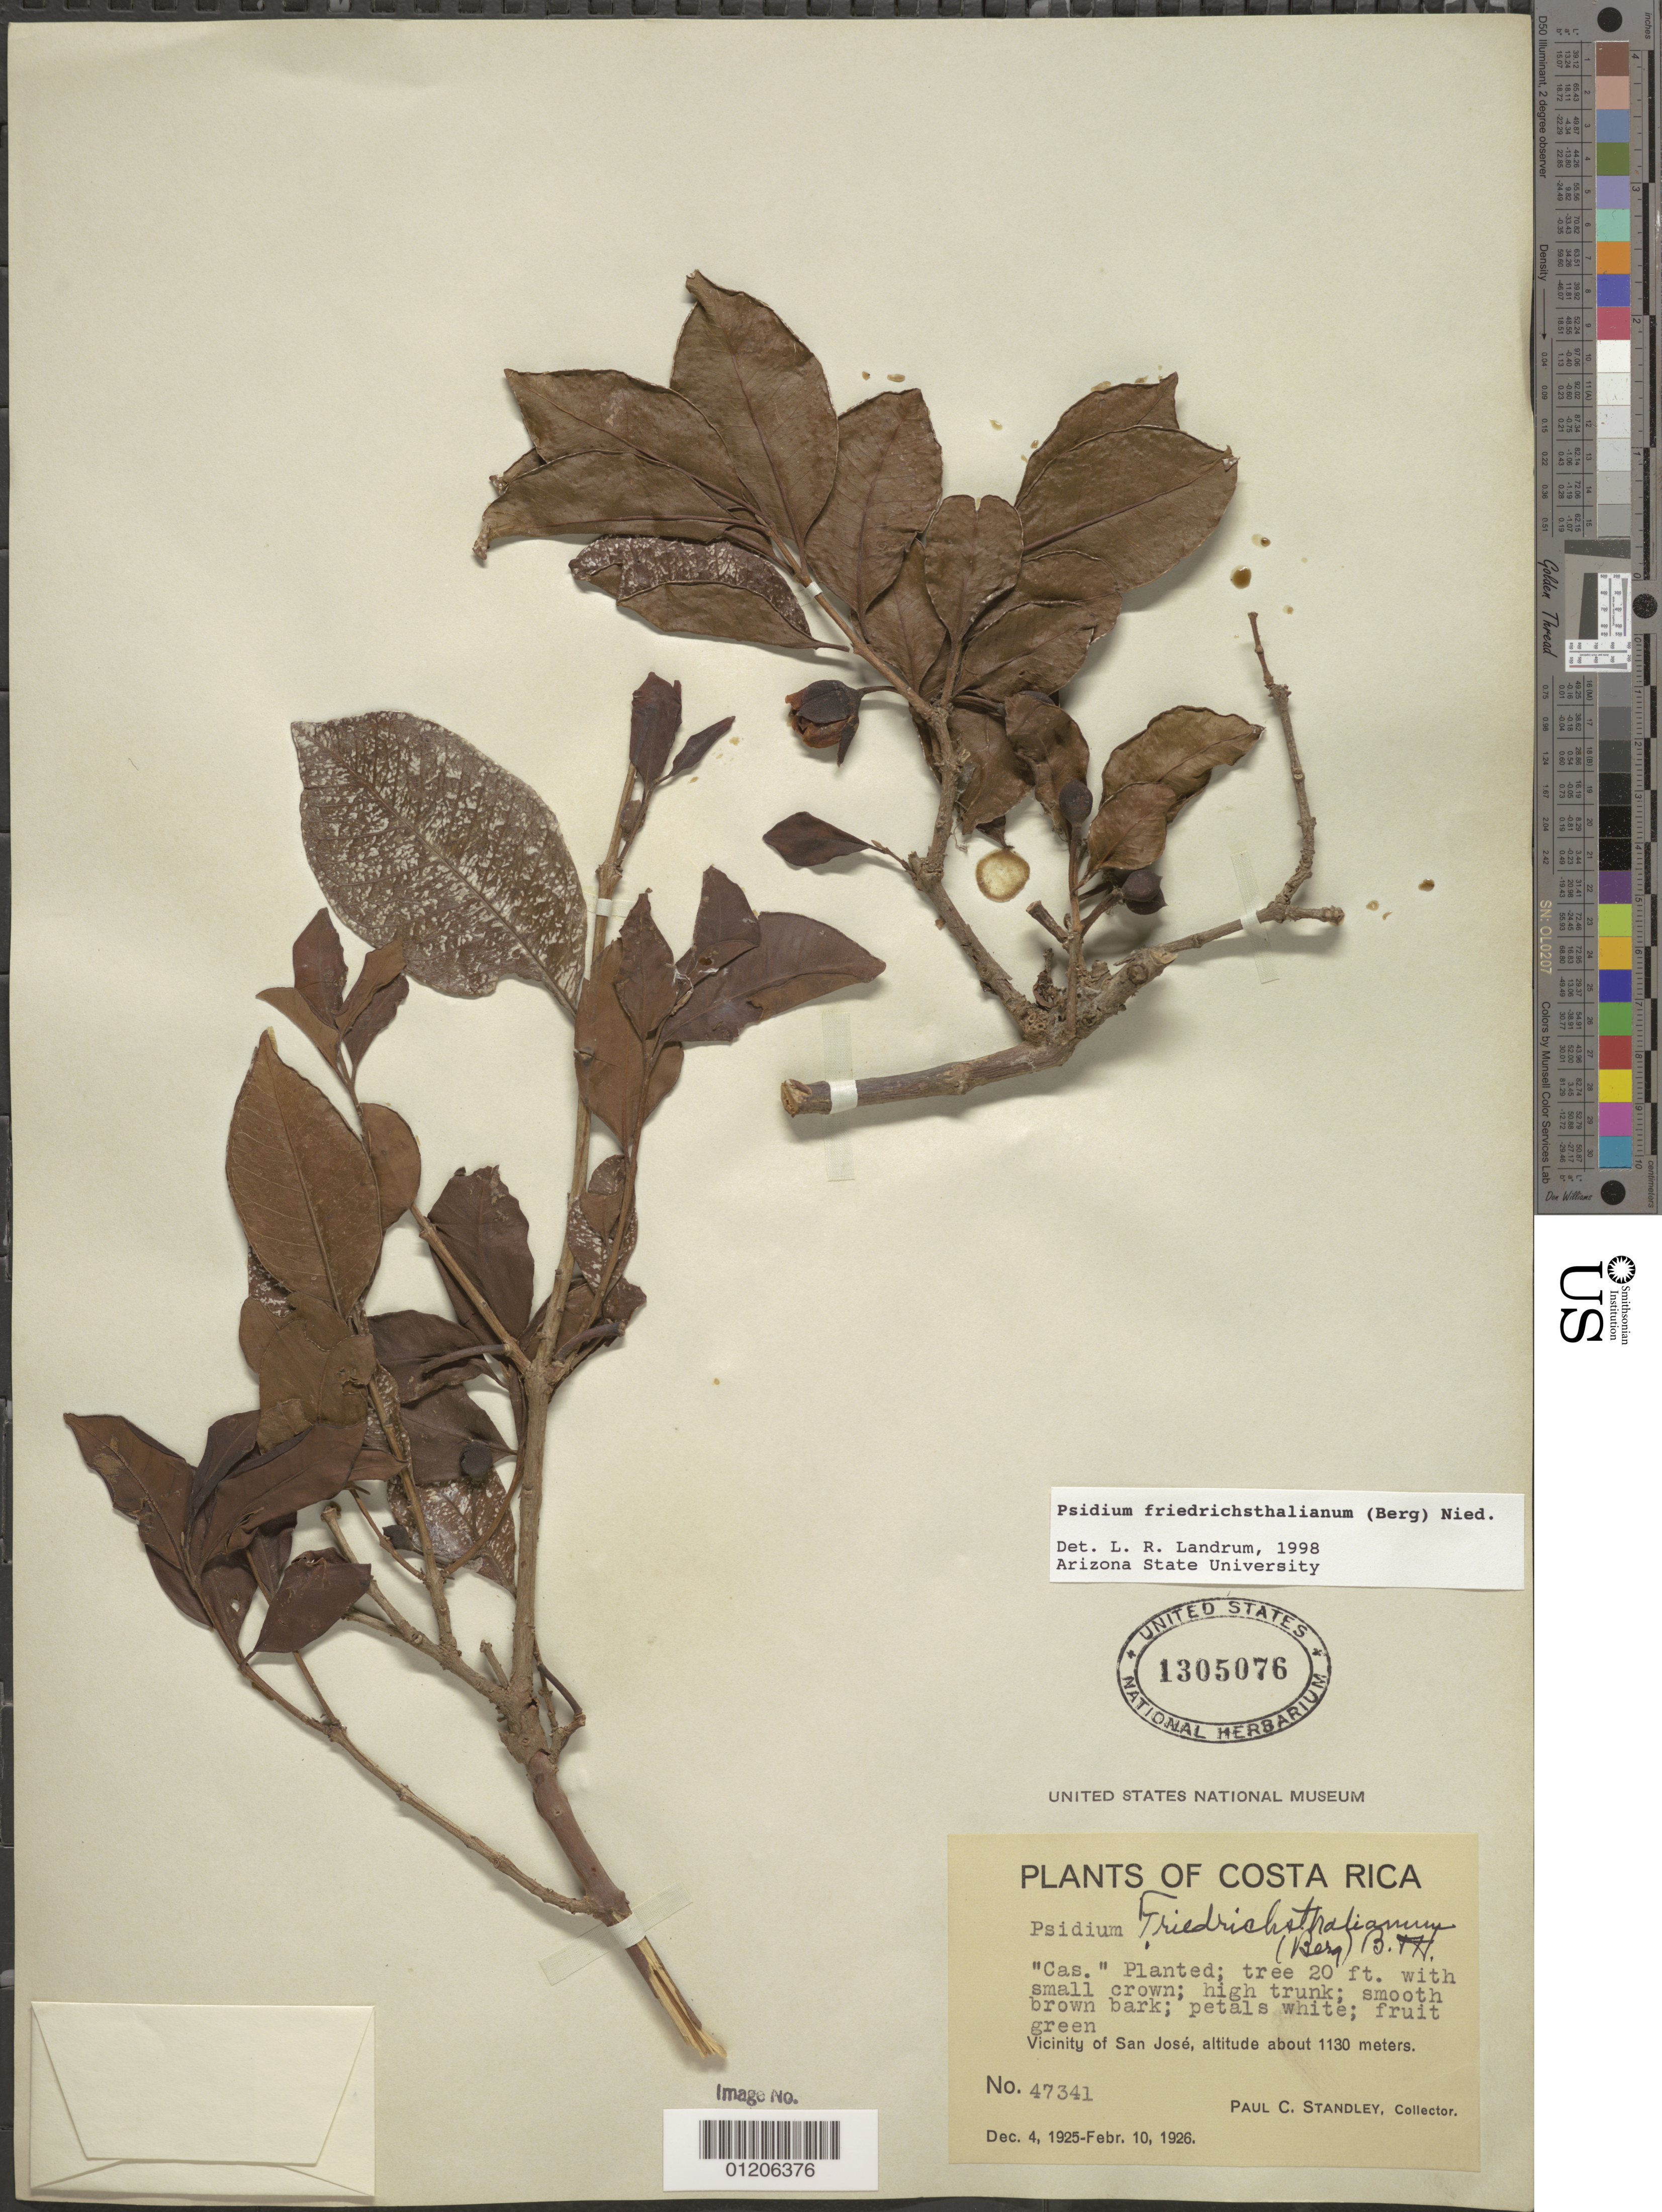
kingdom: Plantae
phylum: Tracheophyta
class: Magnoliopsida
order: Myrtales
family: Myrtaceae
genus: Psidium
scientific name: Psidium friedrichsthalianum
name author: (O. Berg) Nied.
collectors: P. C. Standley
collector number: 47341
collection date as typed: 04 Dec 1925 to 10 Feb 1926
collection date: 1925-12-04/1926-02-10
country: Costa Rica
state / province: San José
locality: Vicinity of San José.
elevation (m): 1130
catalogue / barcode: US 1305076